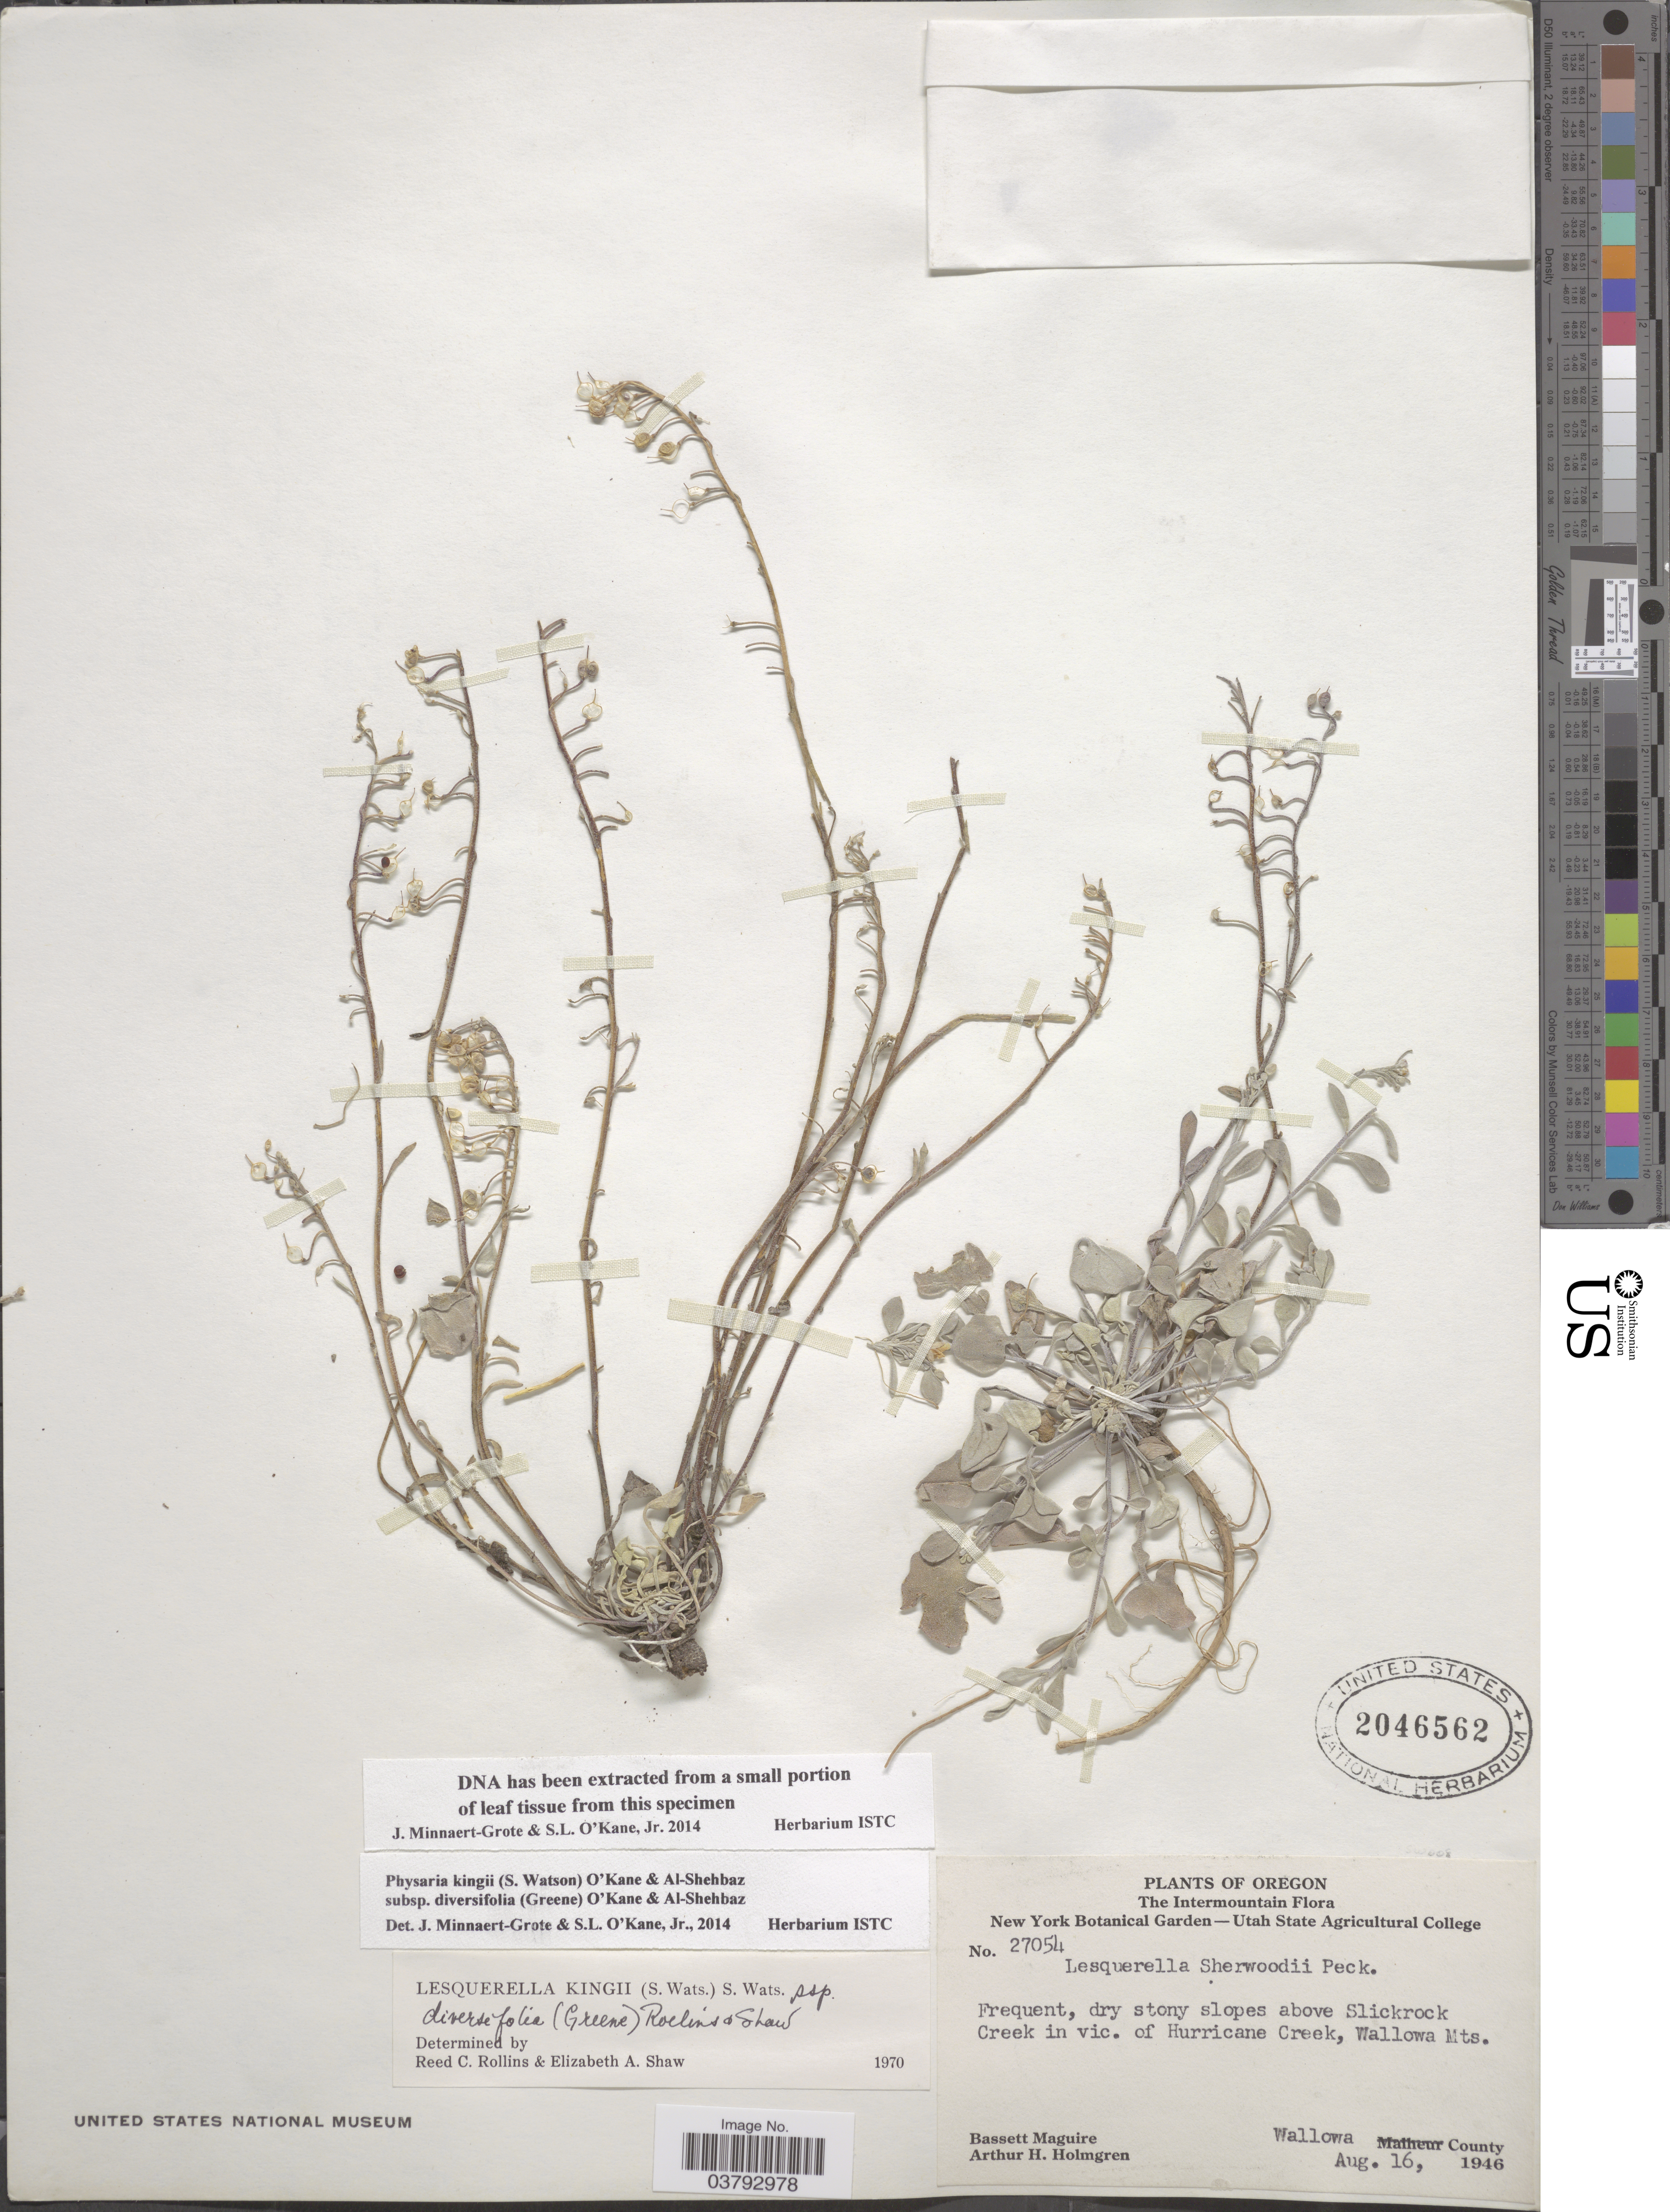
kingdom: Plantae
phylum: Tracheophyta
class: Magnoliopsida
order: Brassicales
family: Brassicaceae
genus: Physaria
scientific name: Physaria kingii subsp. diversifolia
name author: (Greene) O'Kane & Al-Shehbaz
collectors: B. Maguire & A. H. Holmgren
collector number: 27054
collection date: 1946-08-16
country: United States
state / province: Oregon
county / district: Wallowa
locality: The Intermountain. Above Slickrock Creek in vic. of Hurricane Creek, Wallowa Mts. Wallowa County.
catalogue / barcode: US 2046562